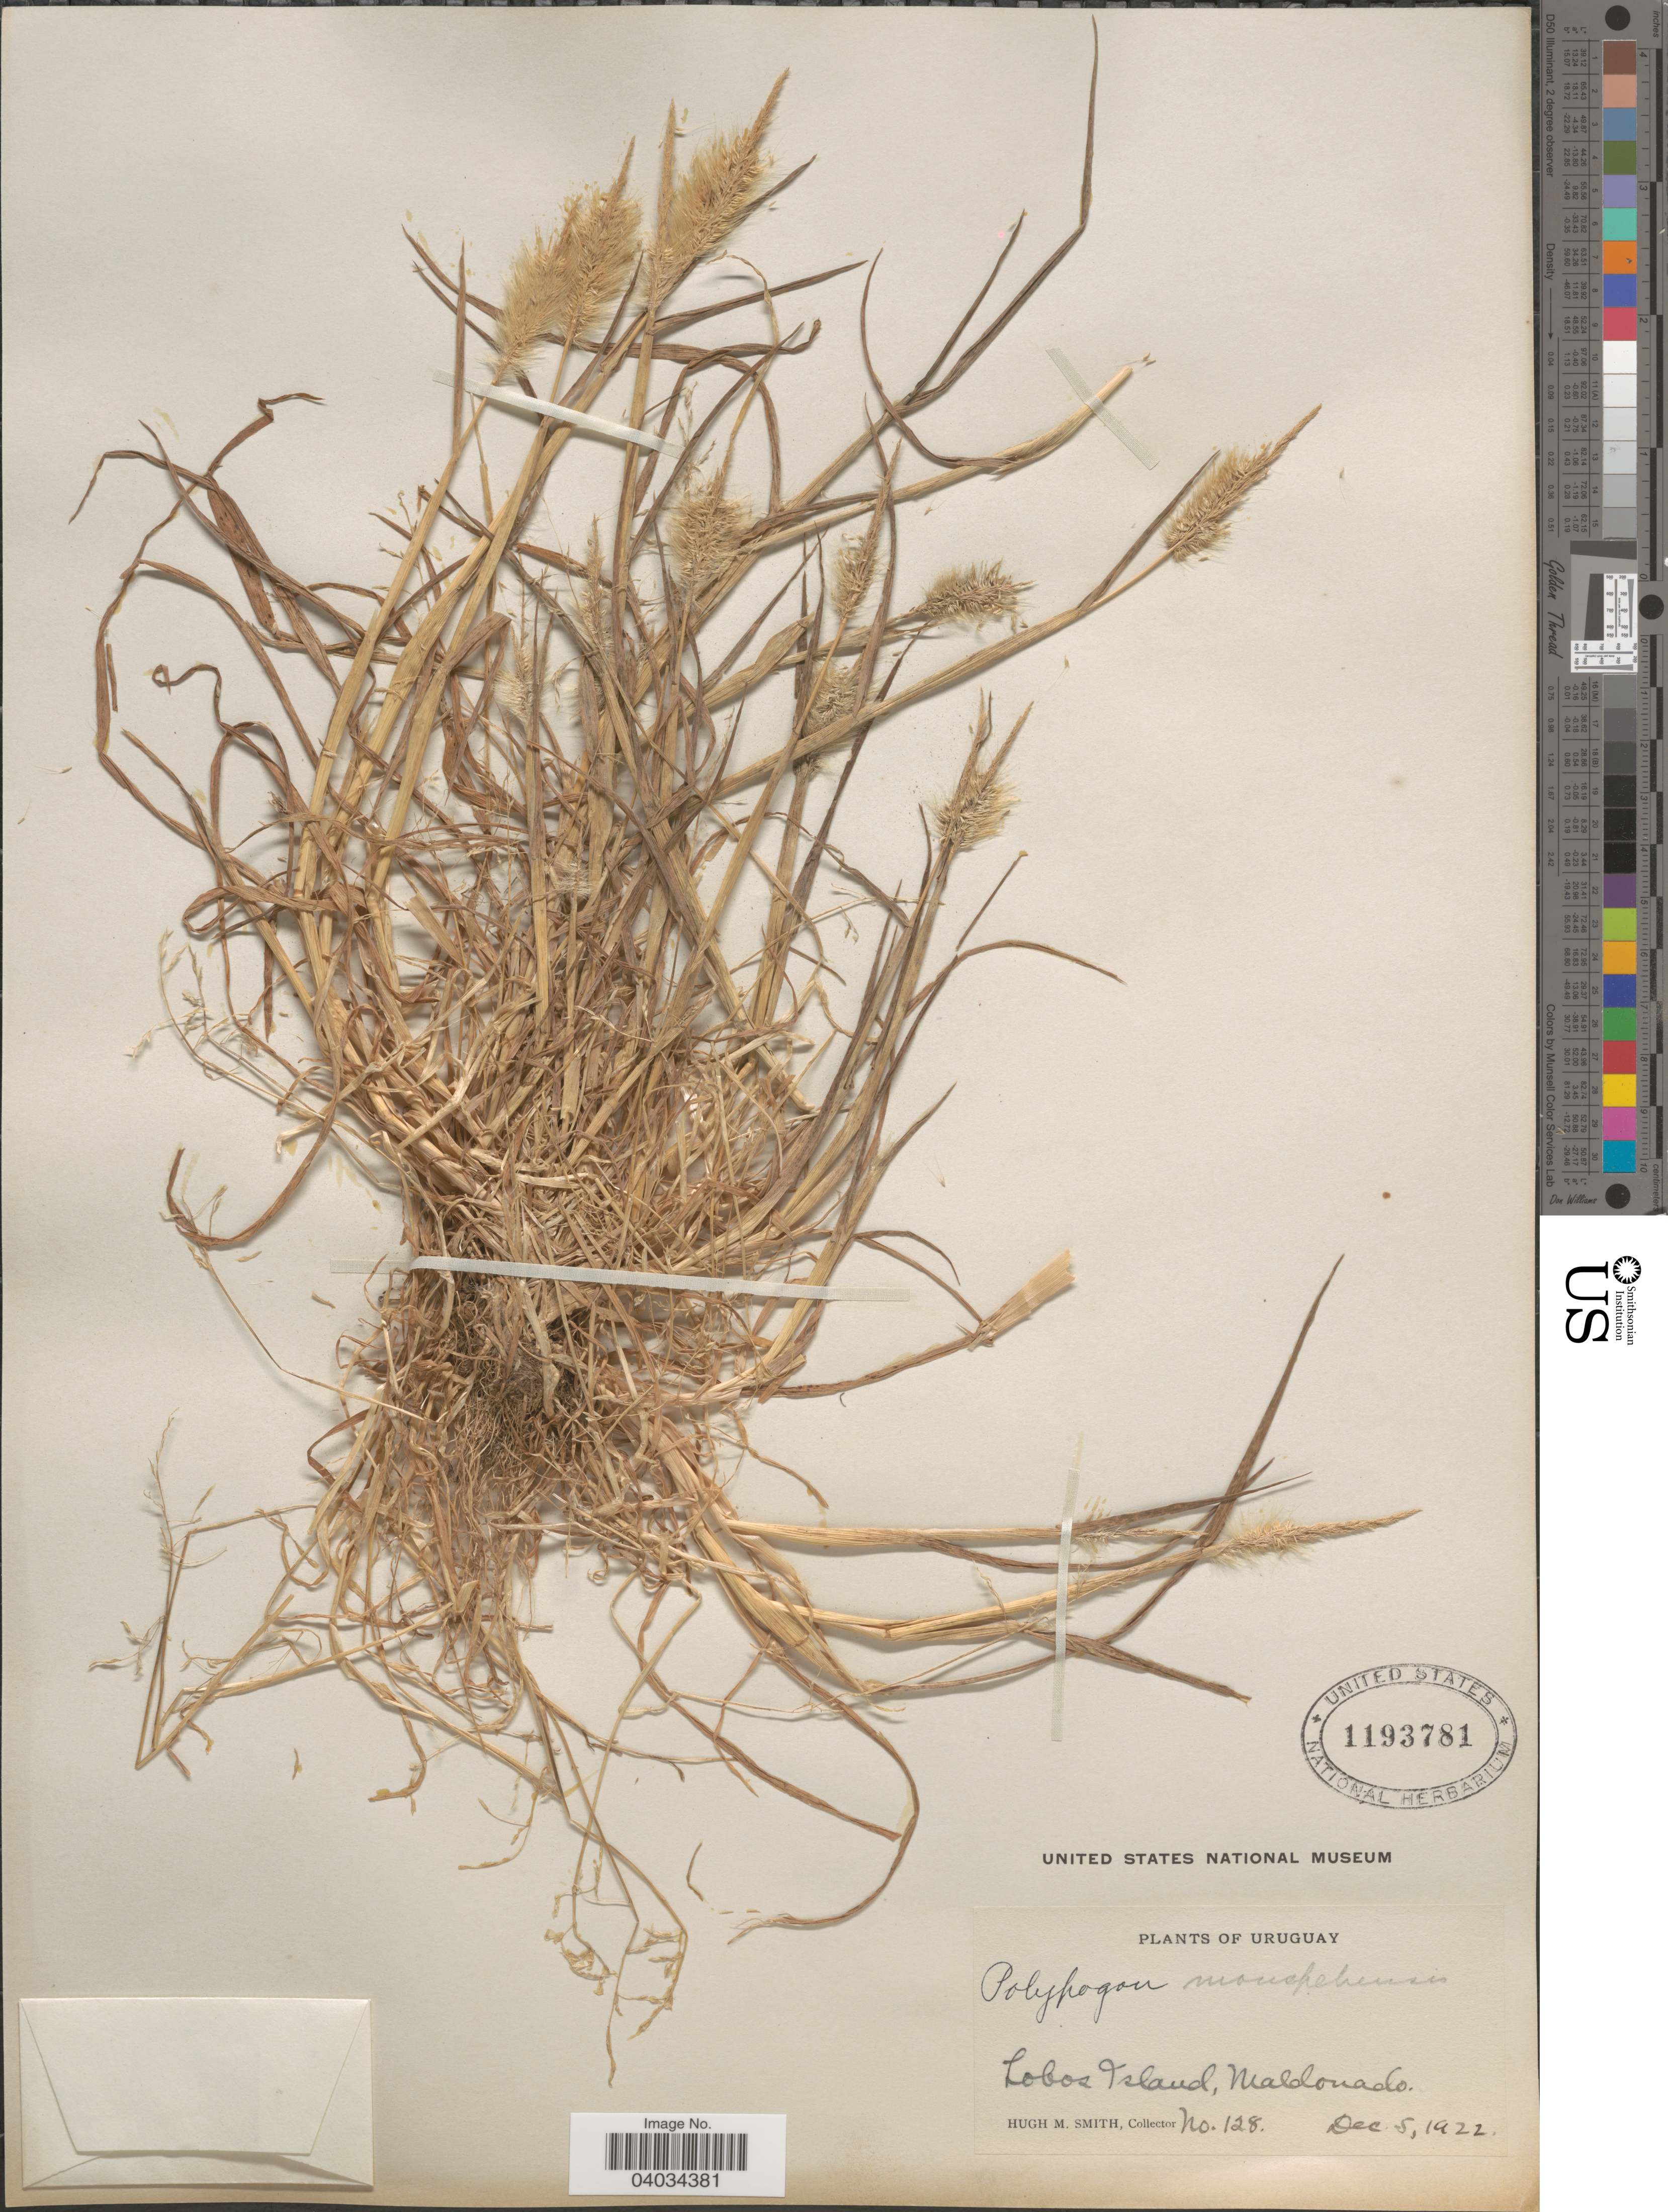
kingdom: Plantae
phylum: Tracheophyta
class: Liliopsida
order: Poales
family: Poaceae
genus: Polypogon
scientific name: Polypogon monspeliensis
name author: (L.) Desf.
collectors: H. M. Smith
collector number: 128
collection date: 1922-12-05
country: Uruguay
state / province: Maldonado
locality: Lobos Island.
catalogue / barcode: US 1193781